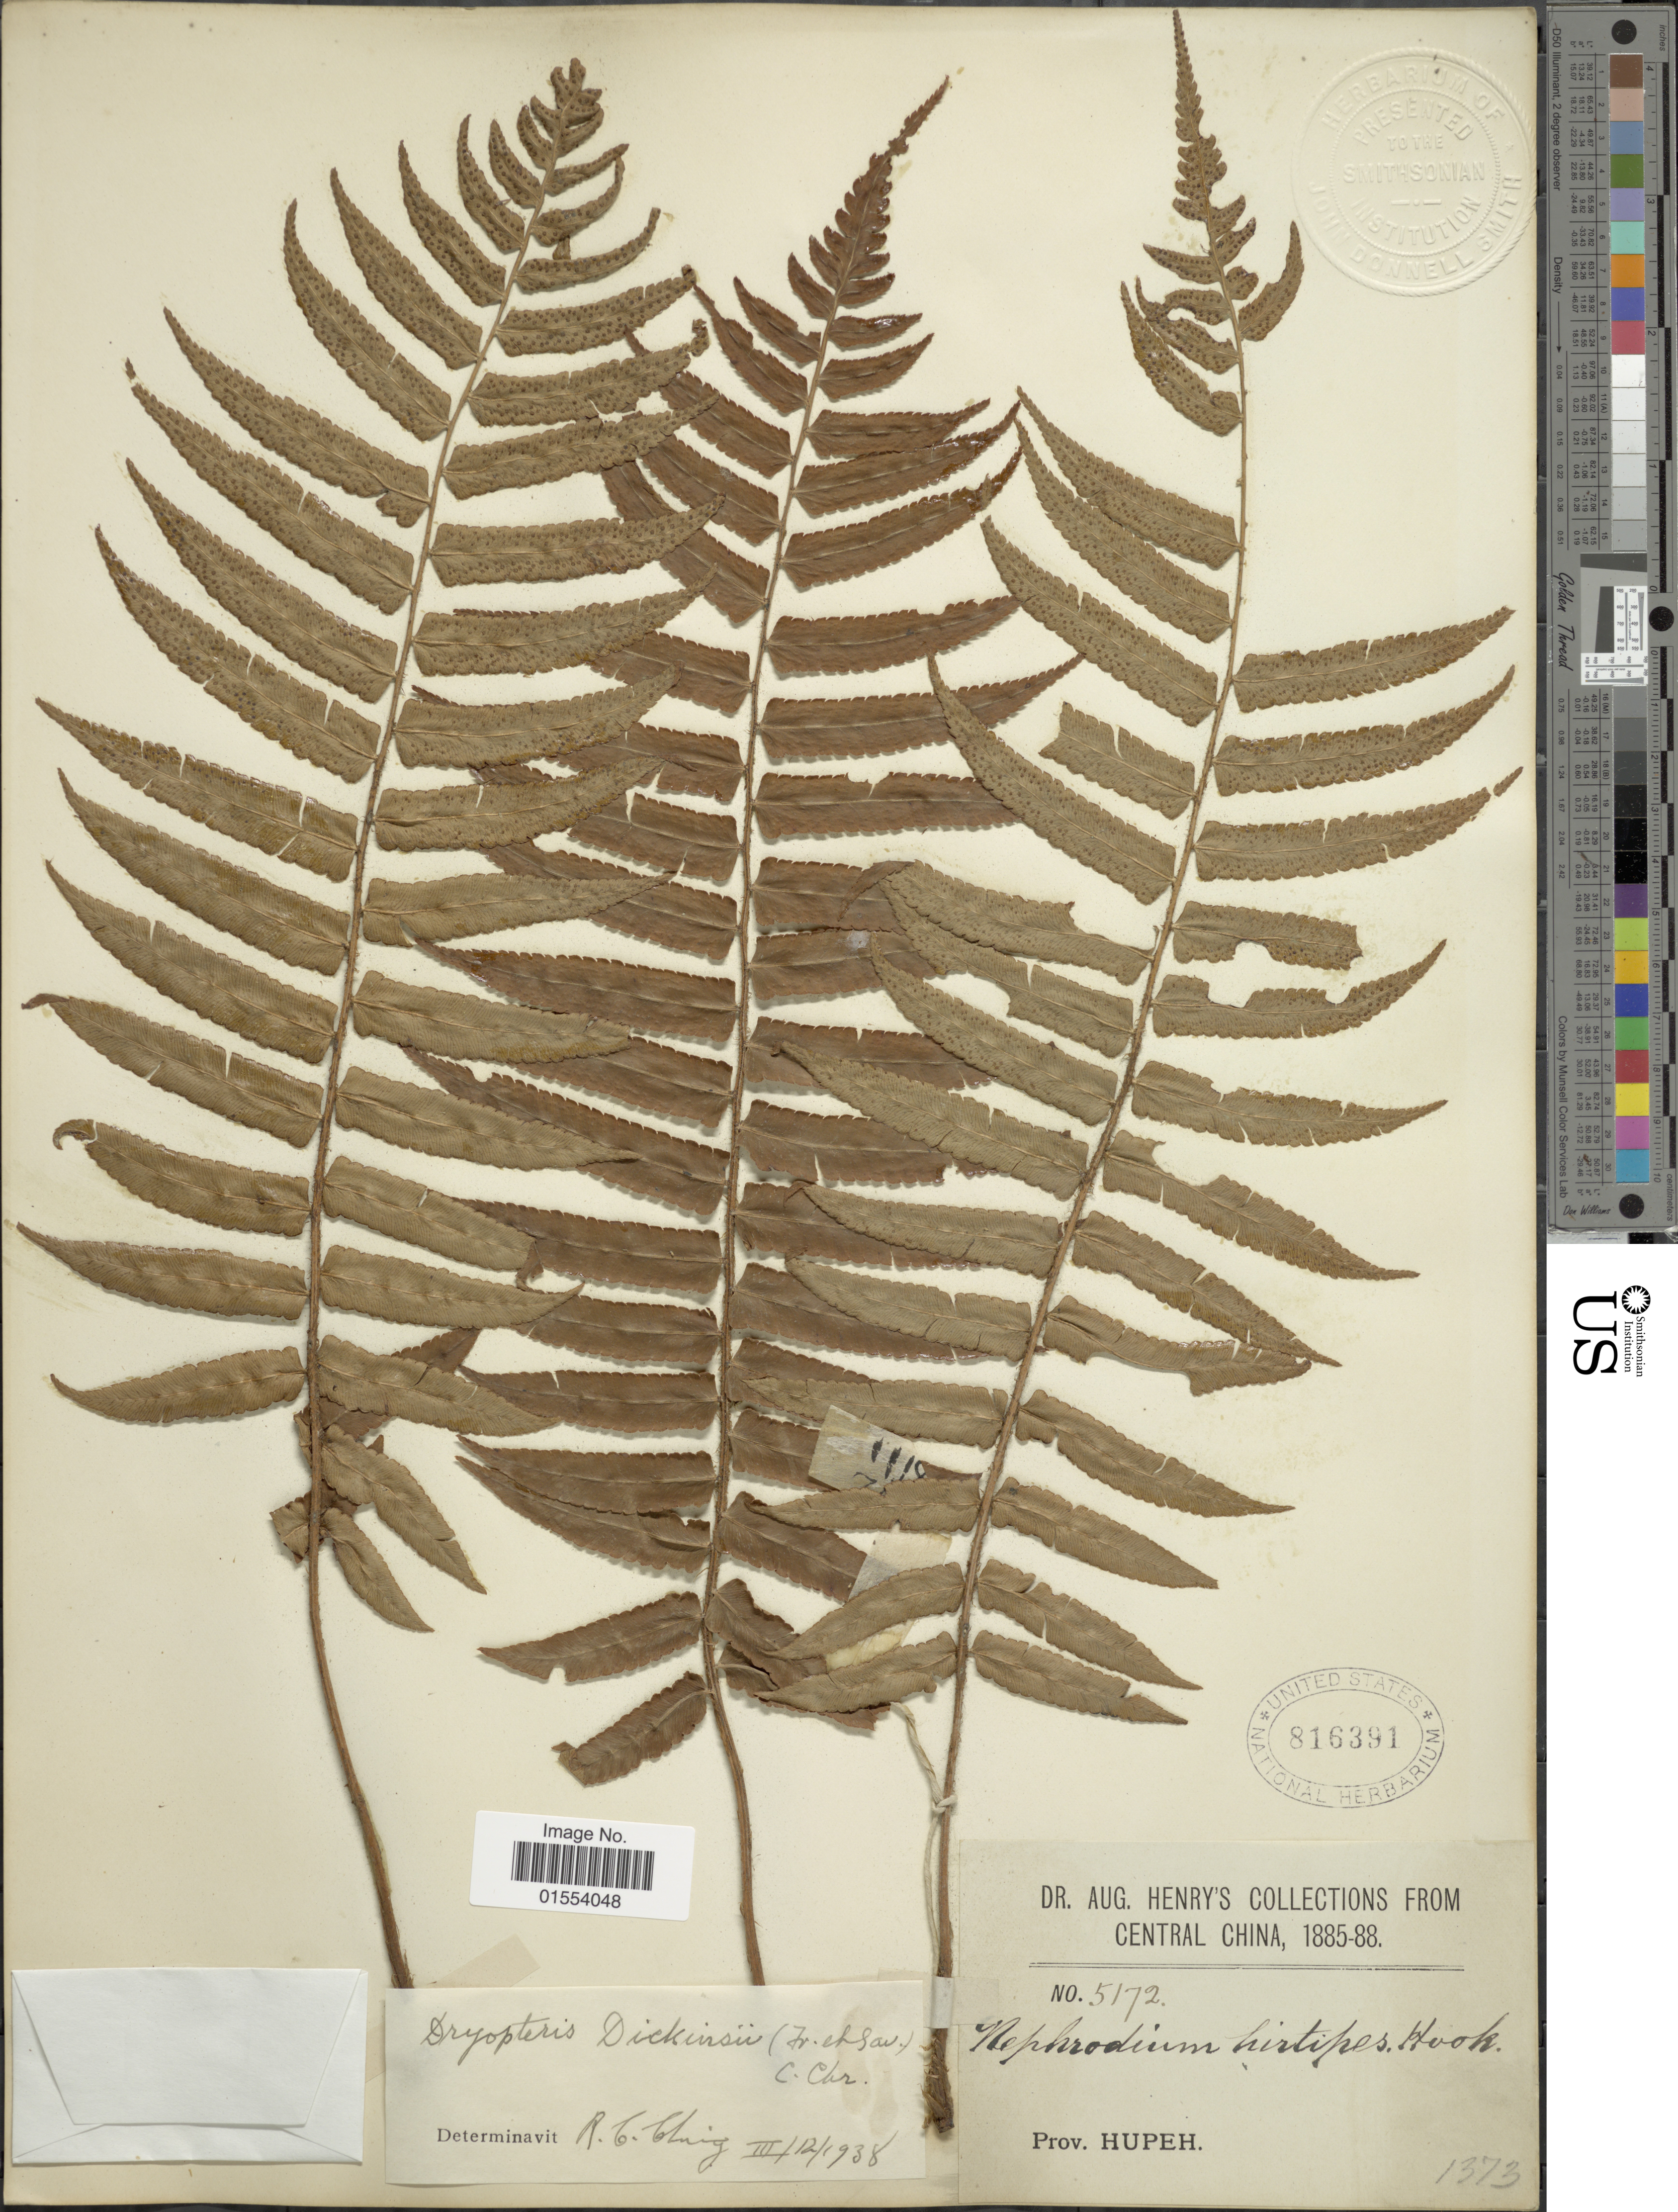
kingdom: Plantae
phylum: Tracheophyta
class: Polypodiopsida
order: Polypodiales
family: Dryopteridaceae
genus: Dryopteris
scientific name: Dryopteris dickinsii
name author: (Franch. & Sav.) Christ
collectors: A. Henry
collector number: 5172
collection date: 1885/1888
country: China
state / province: Hubei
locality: Central China. Prov. Hupeh.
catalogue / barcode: US 816391